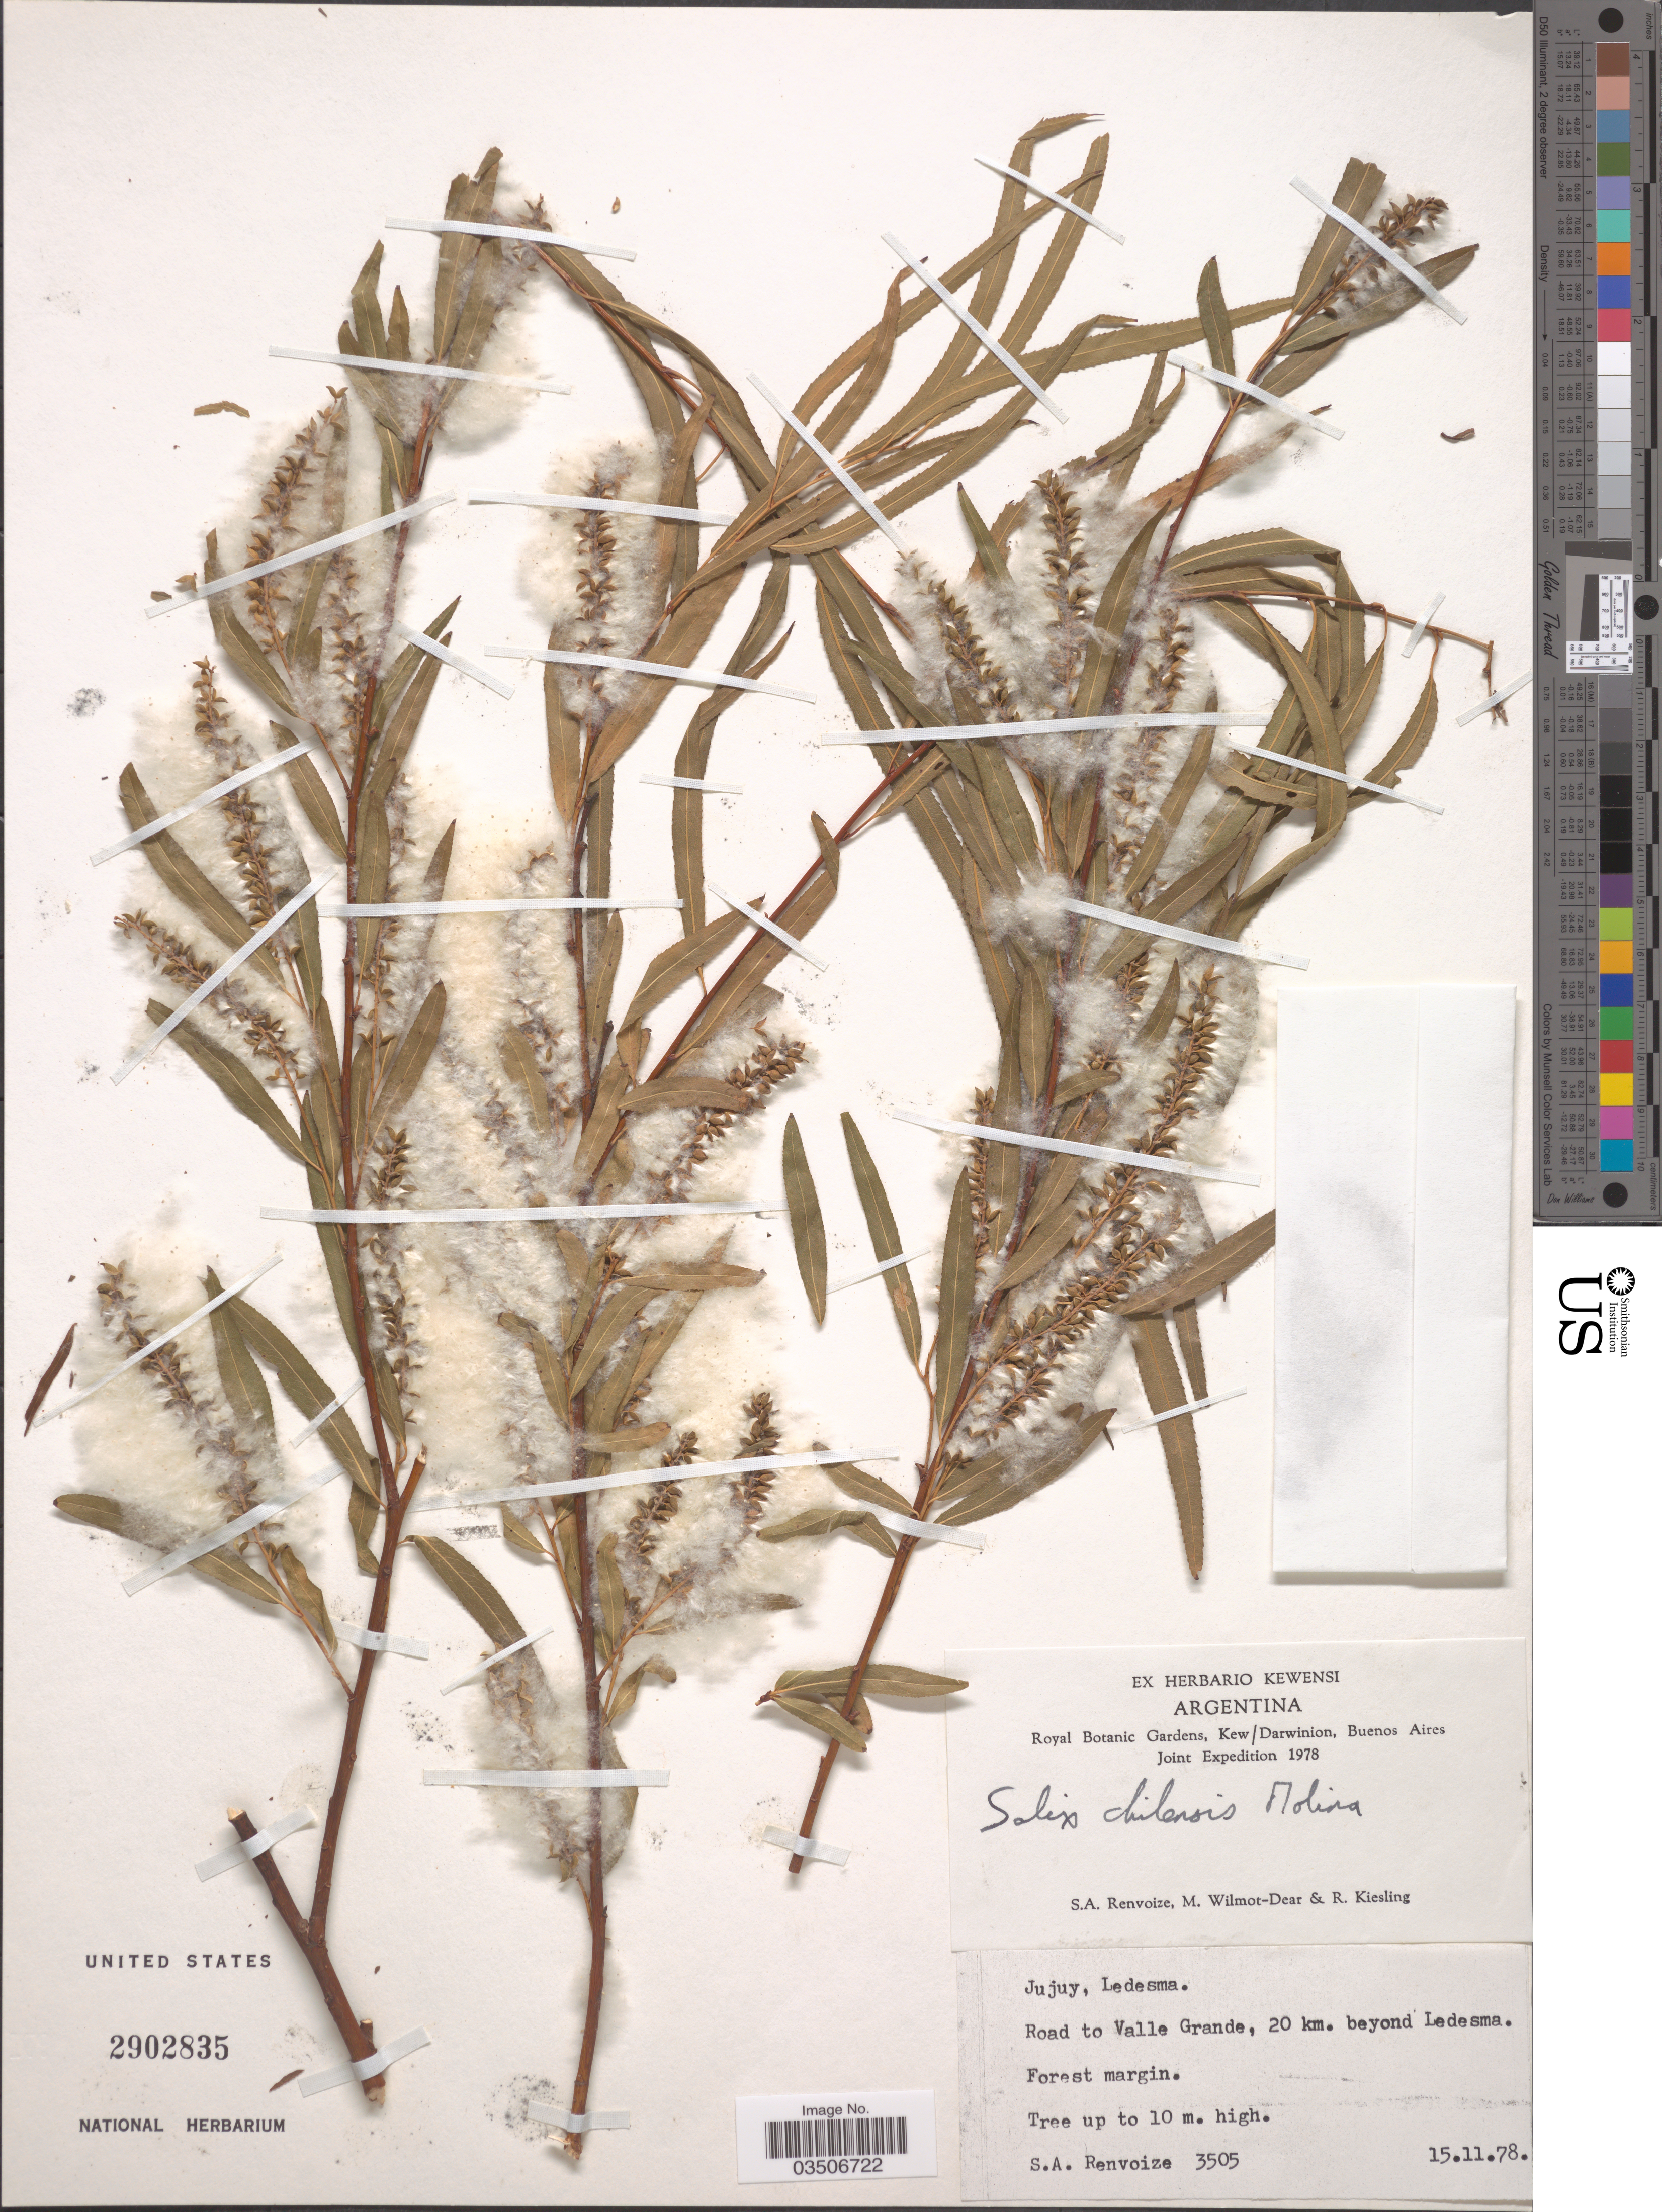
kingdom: Plantae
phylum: Tracheophyta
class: Magnoliopsida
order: Malpighiales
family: Salicaceae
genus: Salix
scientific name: Salix humboldtiana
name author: Willd.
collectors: S. A. Renvoize, M. Wilmot-Dear & R. Kiesling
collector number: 3505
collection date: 1978-11-15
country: Argentina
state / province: Jujuy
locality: Ledesma. Road to Valle Grande, 20 km. beyond Ledesma.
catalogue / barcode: US 2902835